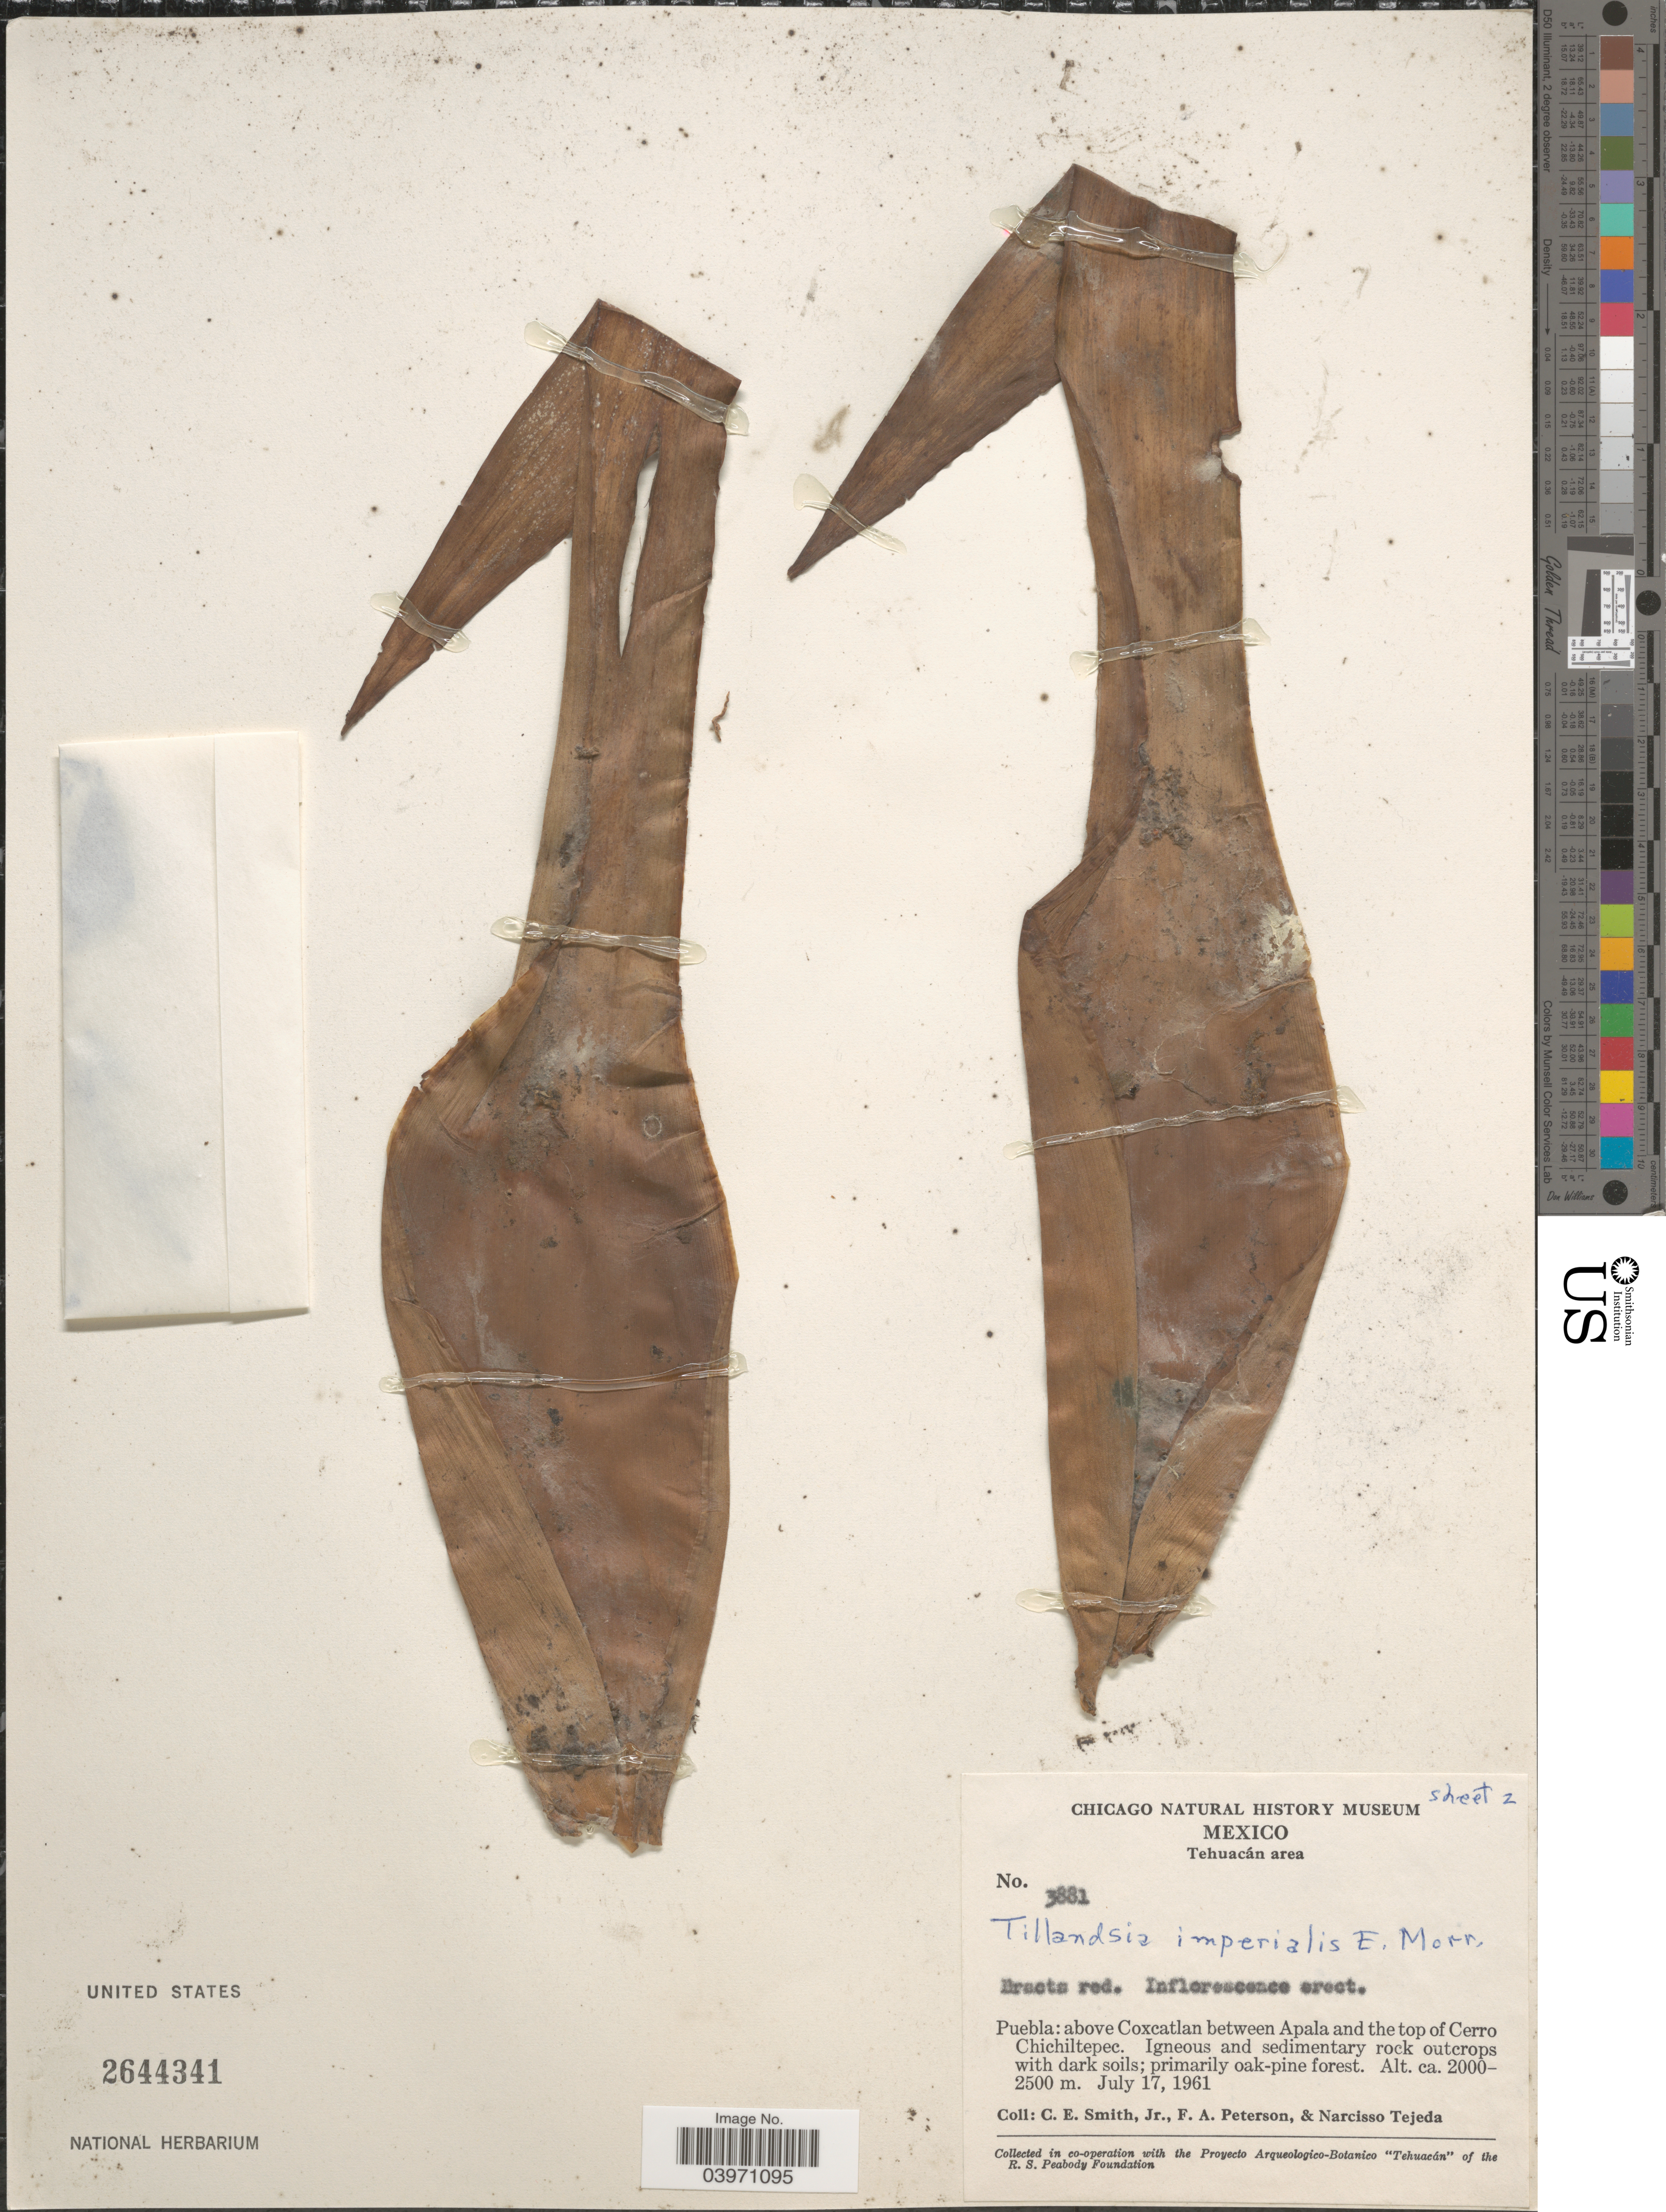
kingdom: Plantae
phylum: Tracheophyta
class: Liliopsida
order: Poales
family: Bromeliaceae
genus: Tillandsia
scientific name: Tillandsia imperialis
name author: É. Morren & Mez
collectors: C. E. Smith Jr., F. A. Peterson & N. Tejeda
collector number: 3881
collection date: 1961-07-17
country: Mexico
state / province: Puebla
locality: Tehuacán area. Above Coxcatlan between Apala and the top of Cerro Chichiltepec.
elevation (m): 2000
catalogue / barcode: US 2644341